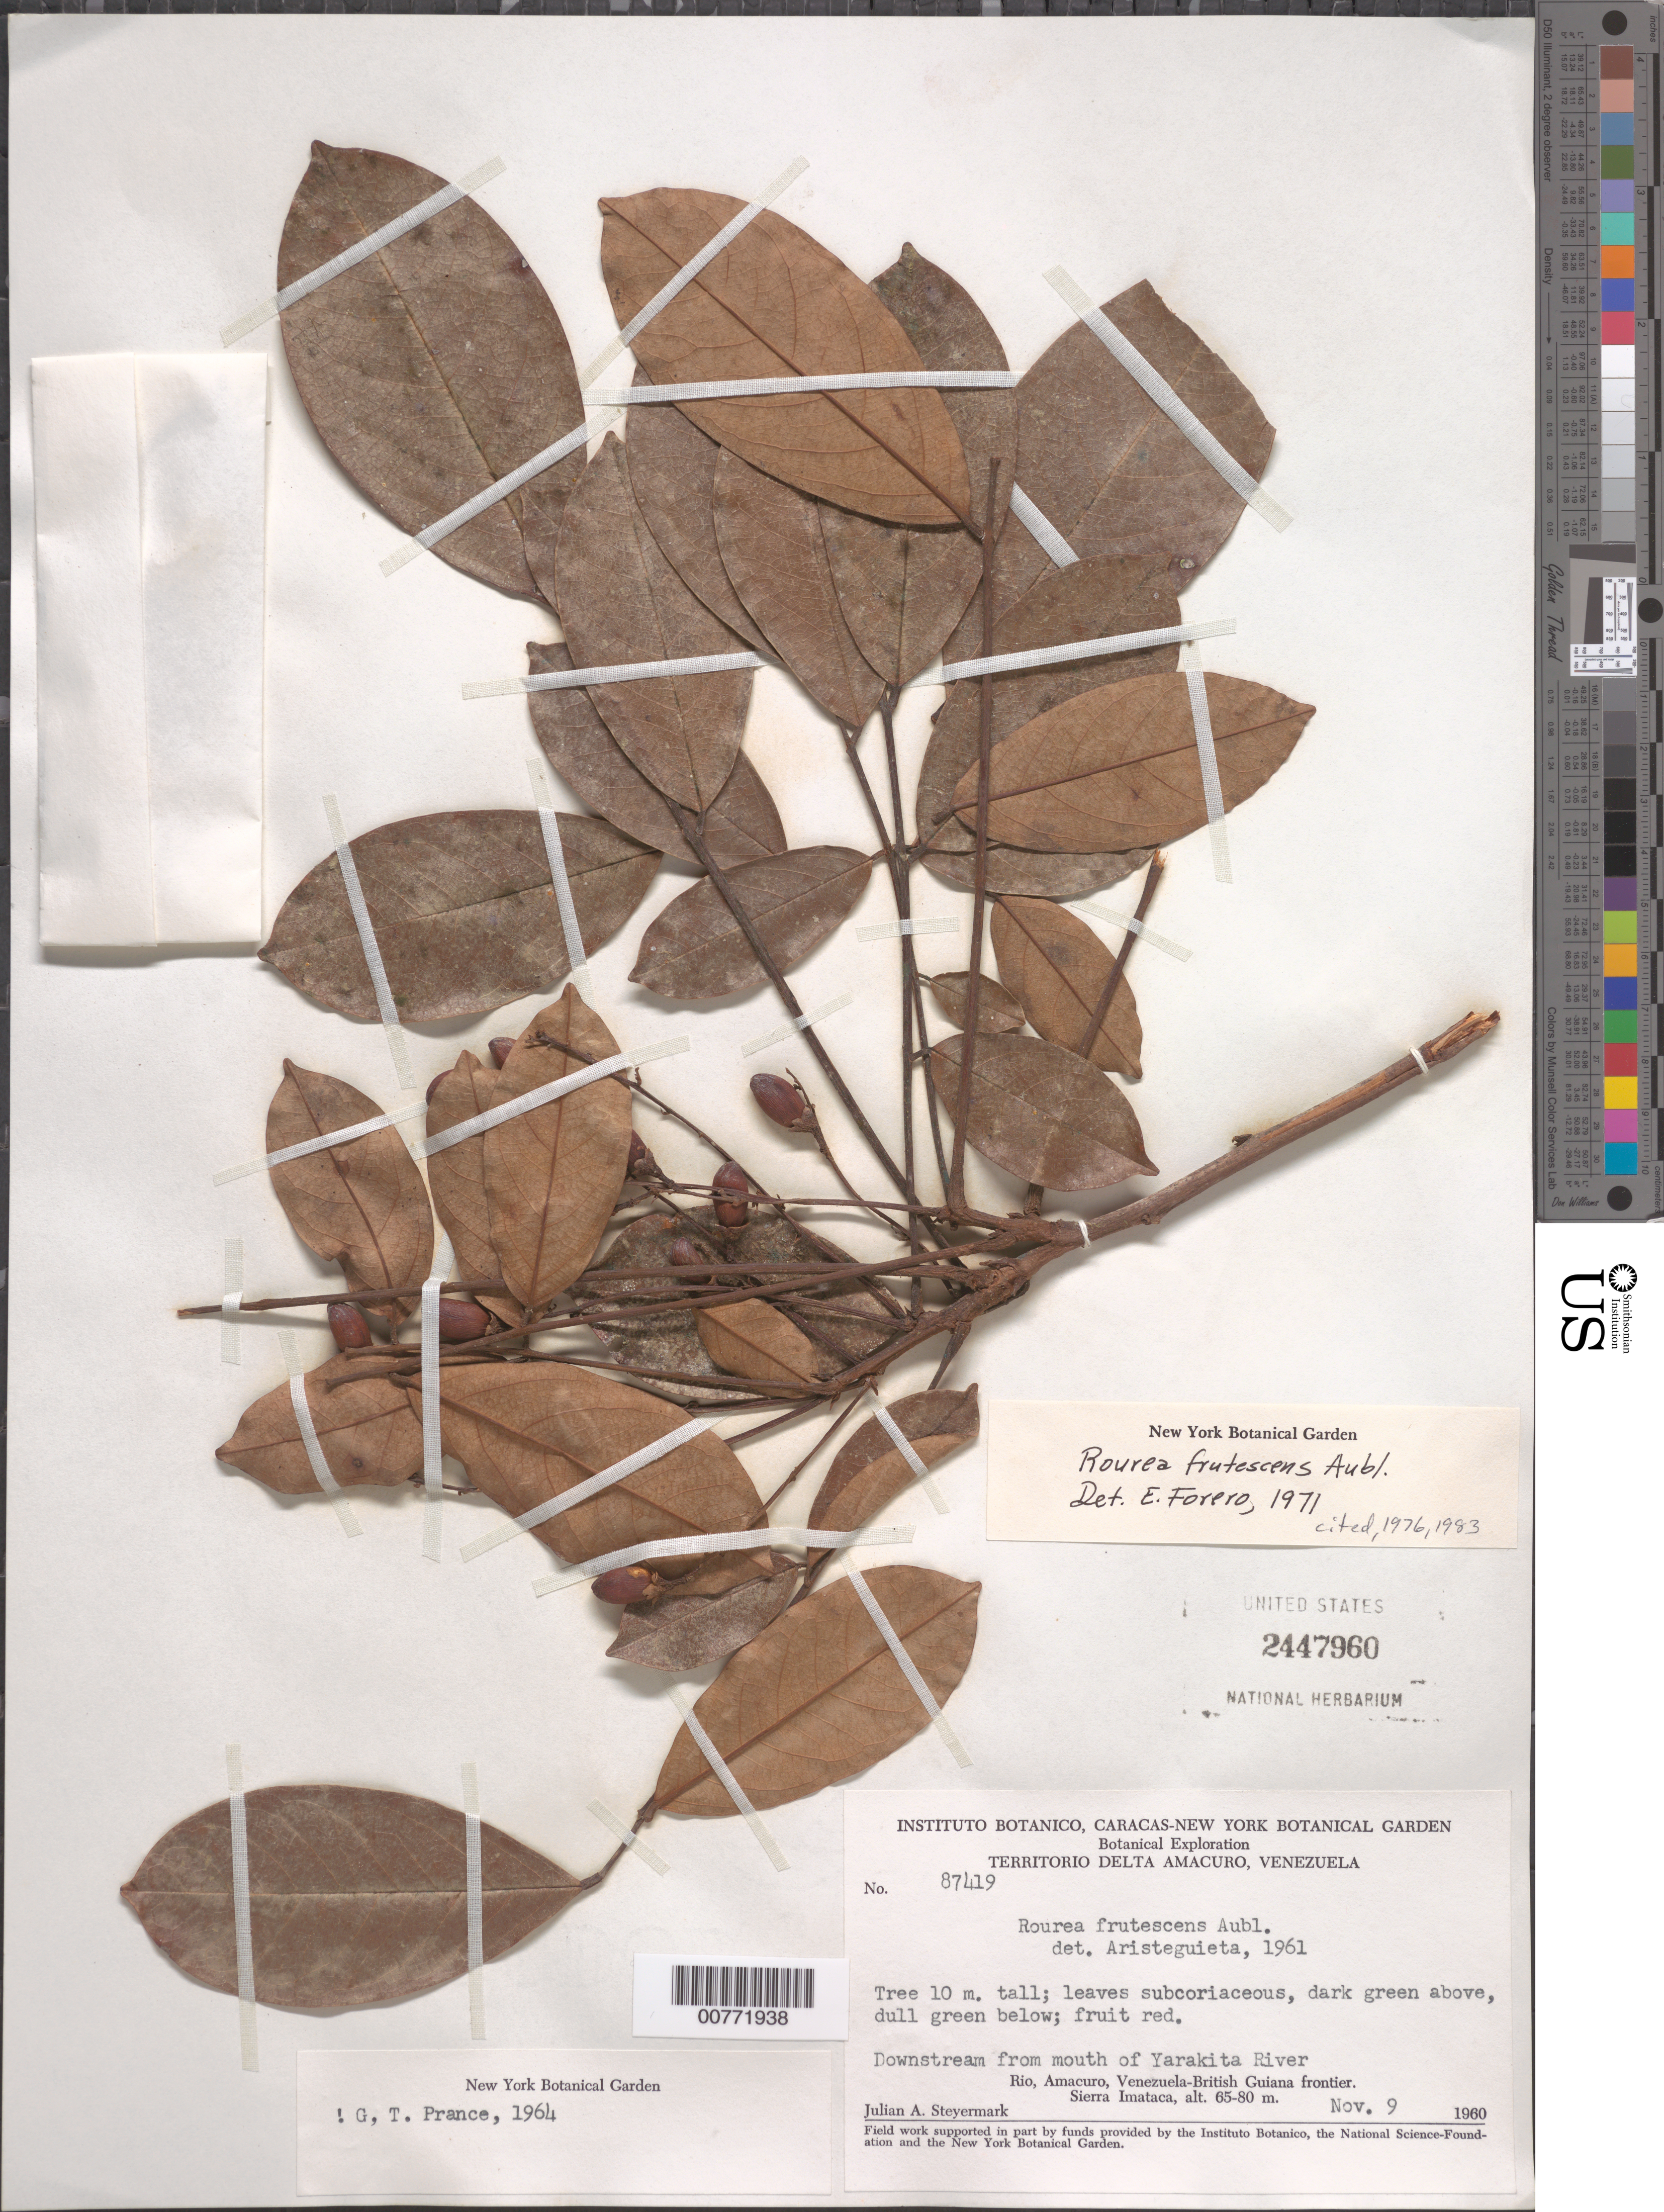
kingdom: Plantae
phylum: Tracheophyta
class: Magnoliopsida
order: Oxalidales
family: Connaraceae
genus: Rourea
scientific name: Rourea frutescens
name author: Aubl.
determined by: Forero, E.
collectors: J. Steyermark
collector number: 87419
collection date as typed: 9-Nov-60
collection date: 1960-11-09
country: Venezuela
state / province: Delta Amacuro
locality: Rio Amacuro, Sierra Imataca, Venezuela-Guyana border; downstream from mouth of Yarakita River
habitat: Downstream from river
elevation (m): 65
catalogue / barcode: US 2447960